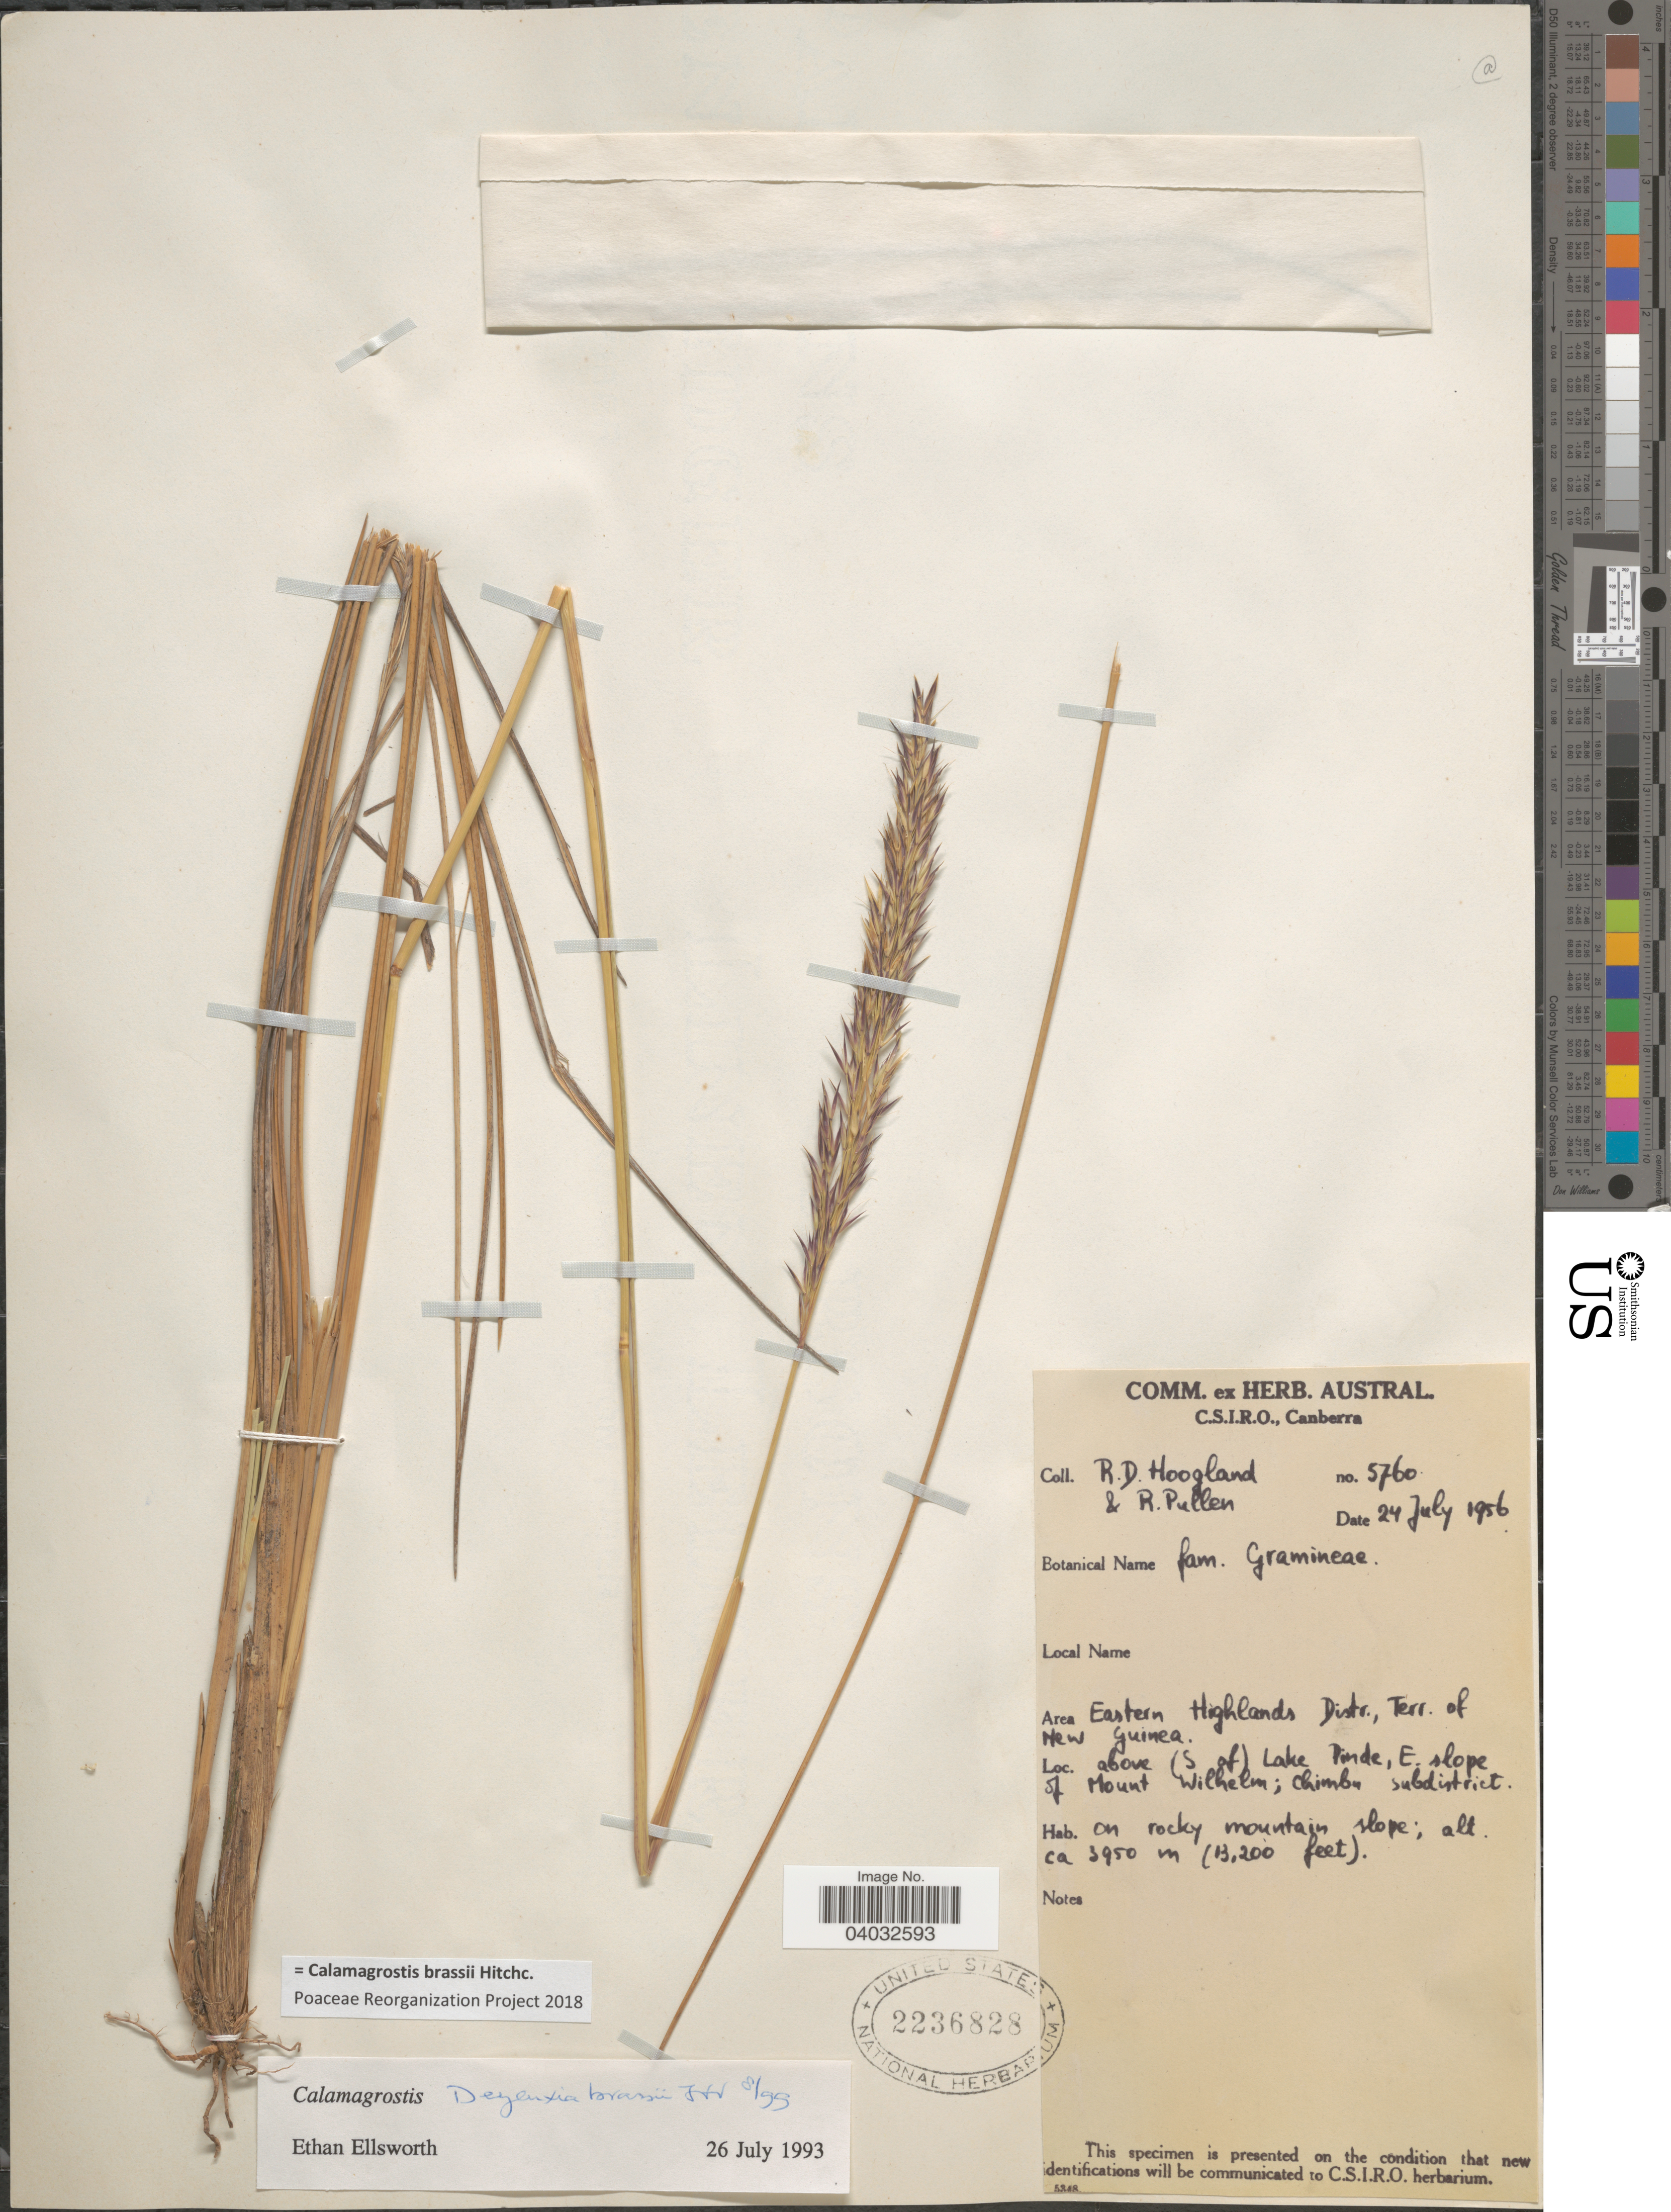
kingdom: Plantae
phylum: Tracheophyta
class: Liliopsida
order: Poales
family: Poaceae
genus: Calamagrostis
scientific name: Calamagrostis brassii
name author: Hitchc.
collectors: R. D. Hoogland & R. Pullen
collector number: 5760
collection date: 1956-07-24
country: Papua New Guinea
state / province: Chimbu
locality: Area Eastern Highlands Distr., Terr. of New Guinea. Above (S of) Lake Pinde, E. slope of Mount Wilhelm; Chimbu Subdistrict. On rocky mountain slope.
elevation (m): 3950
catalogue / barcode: US 2236828